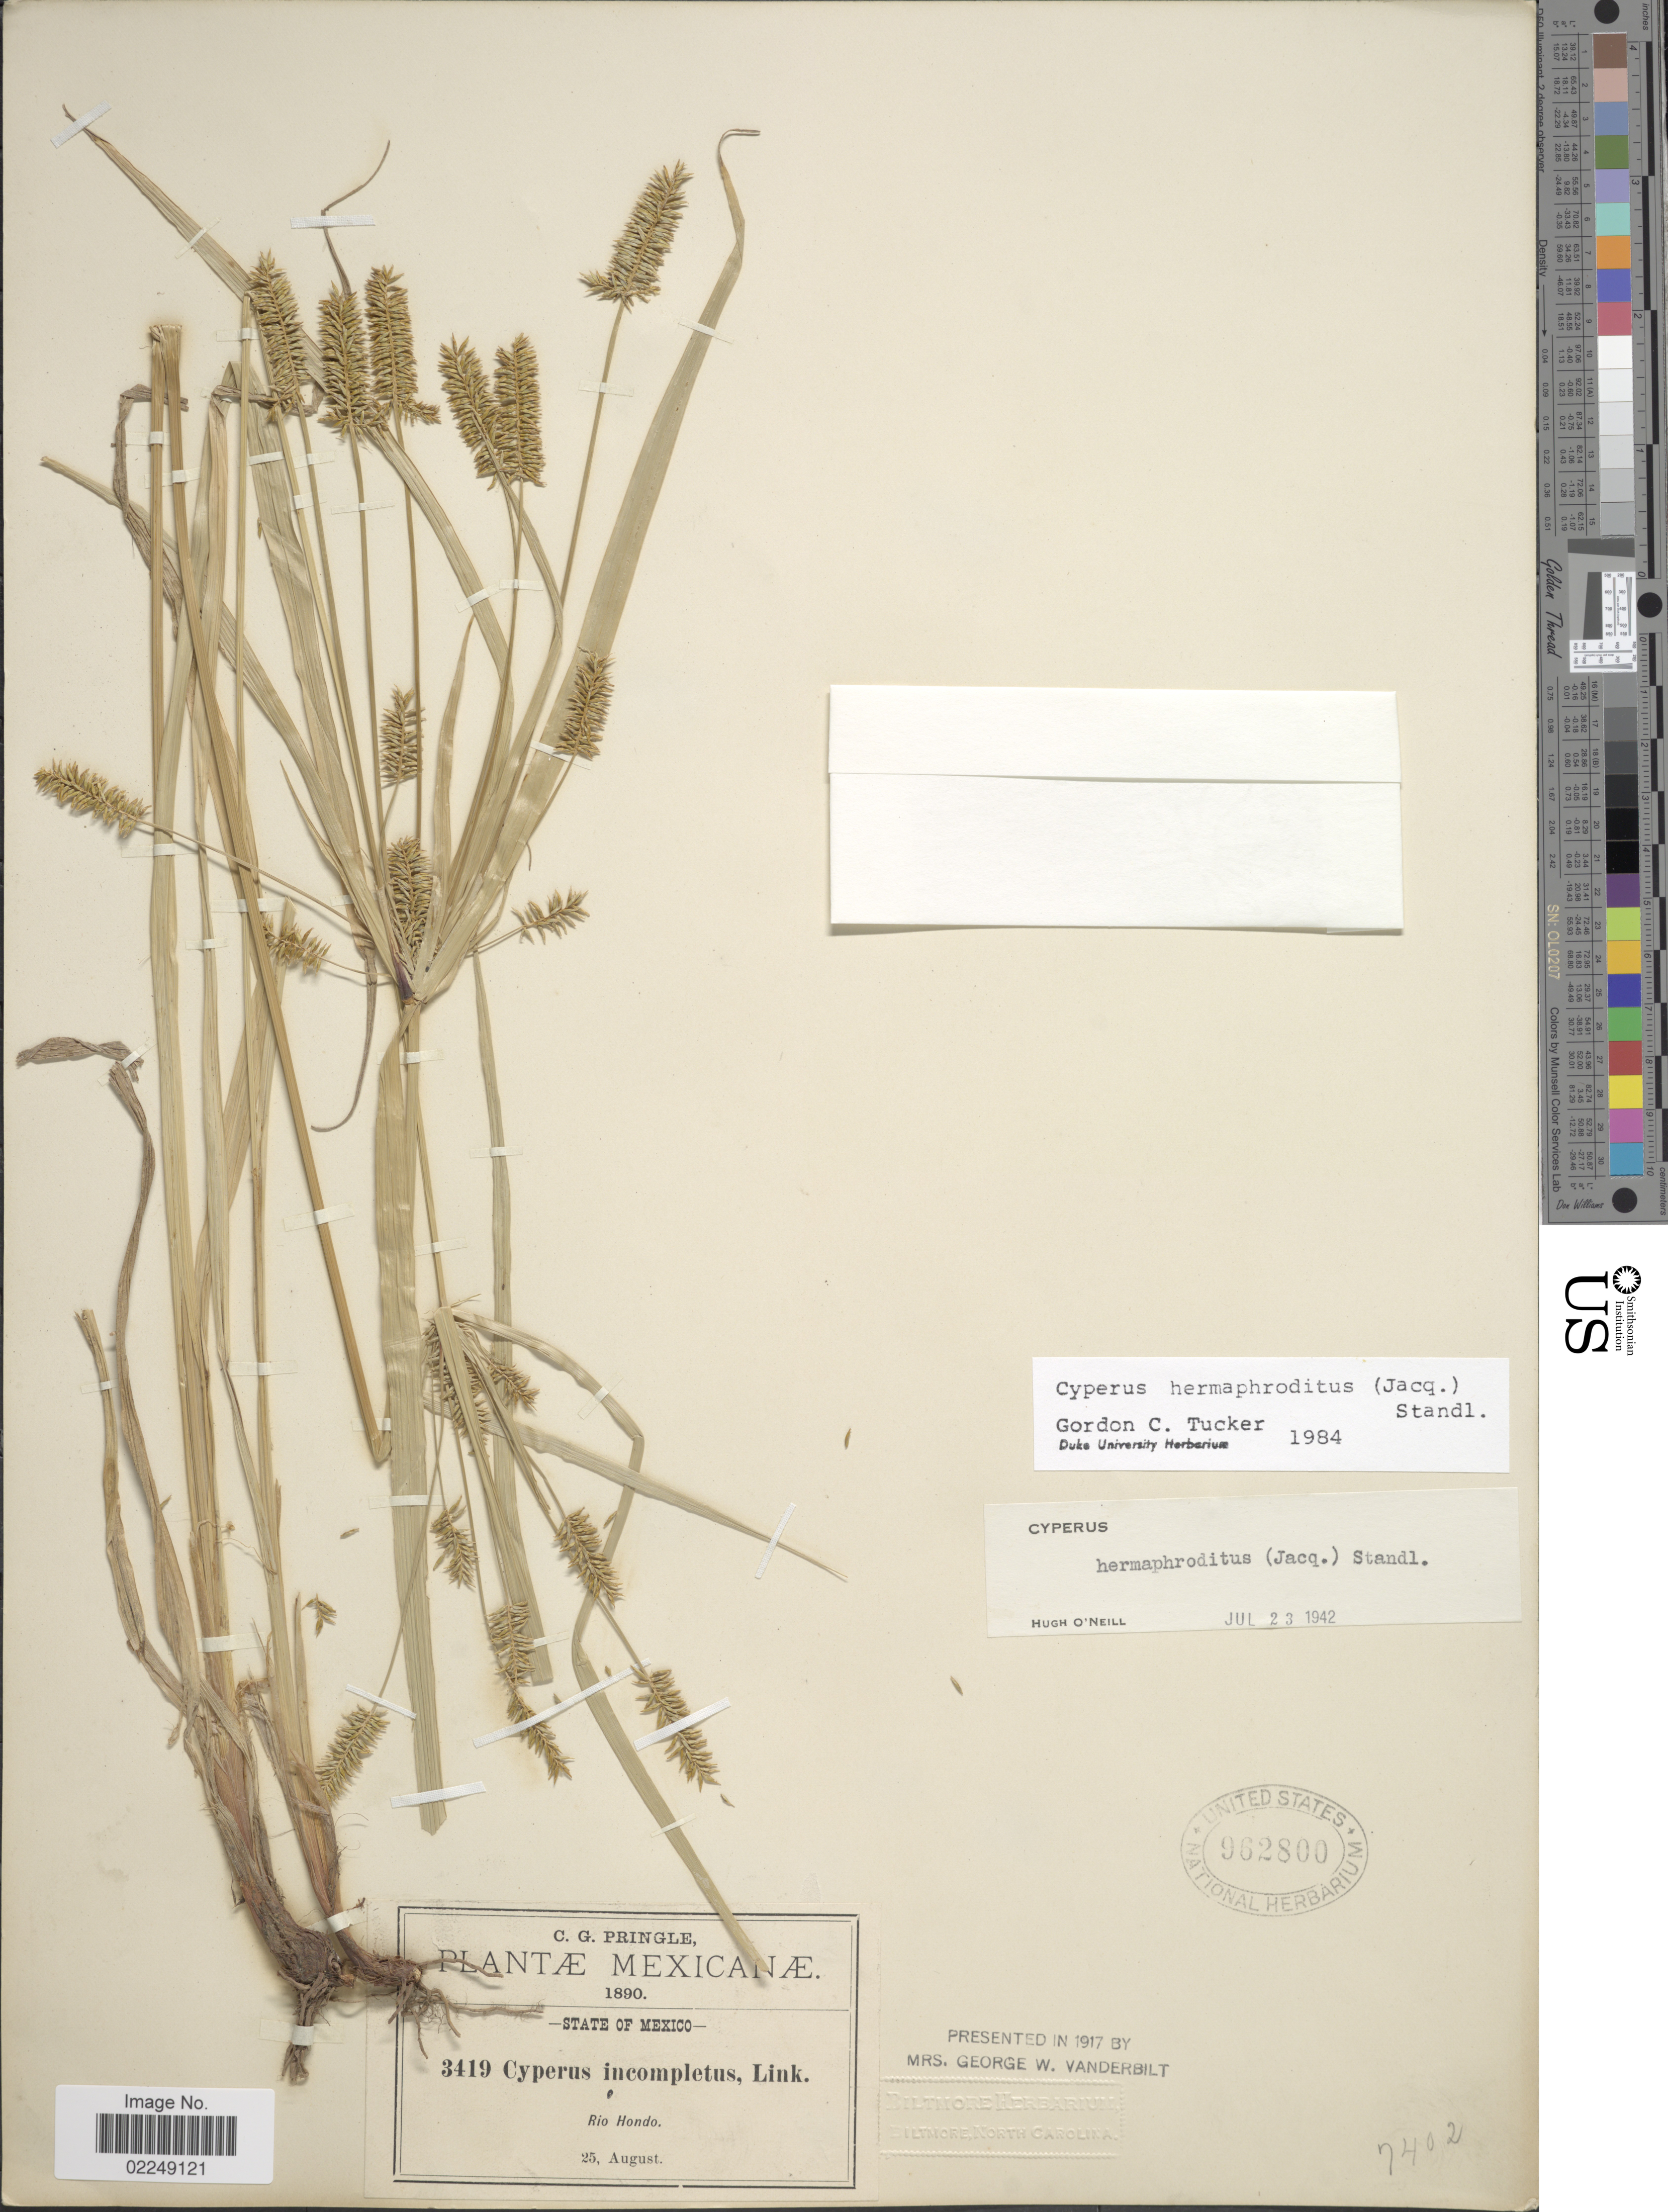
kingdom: Plantae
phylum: Tracheophyta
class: Liliopsida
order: Poales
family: Cyperaceae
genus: Cyperus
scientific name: Cyperus hermaphroditus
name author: (Jacq.) Standl.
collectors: C. G. Pringle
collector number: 3419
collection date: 1890-08-25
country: Mexico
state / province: México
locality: Rio Hondo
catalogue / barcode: US 962800